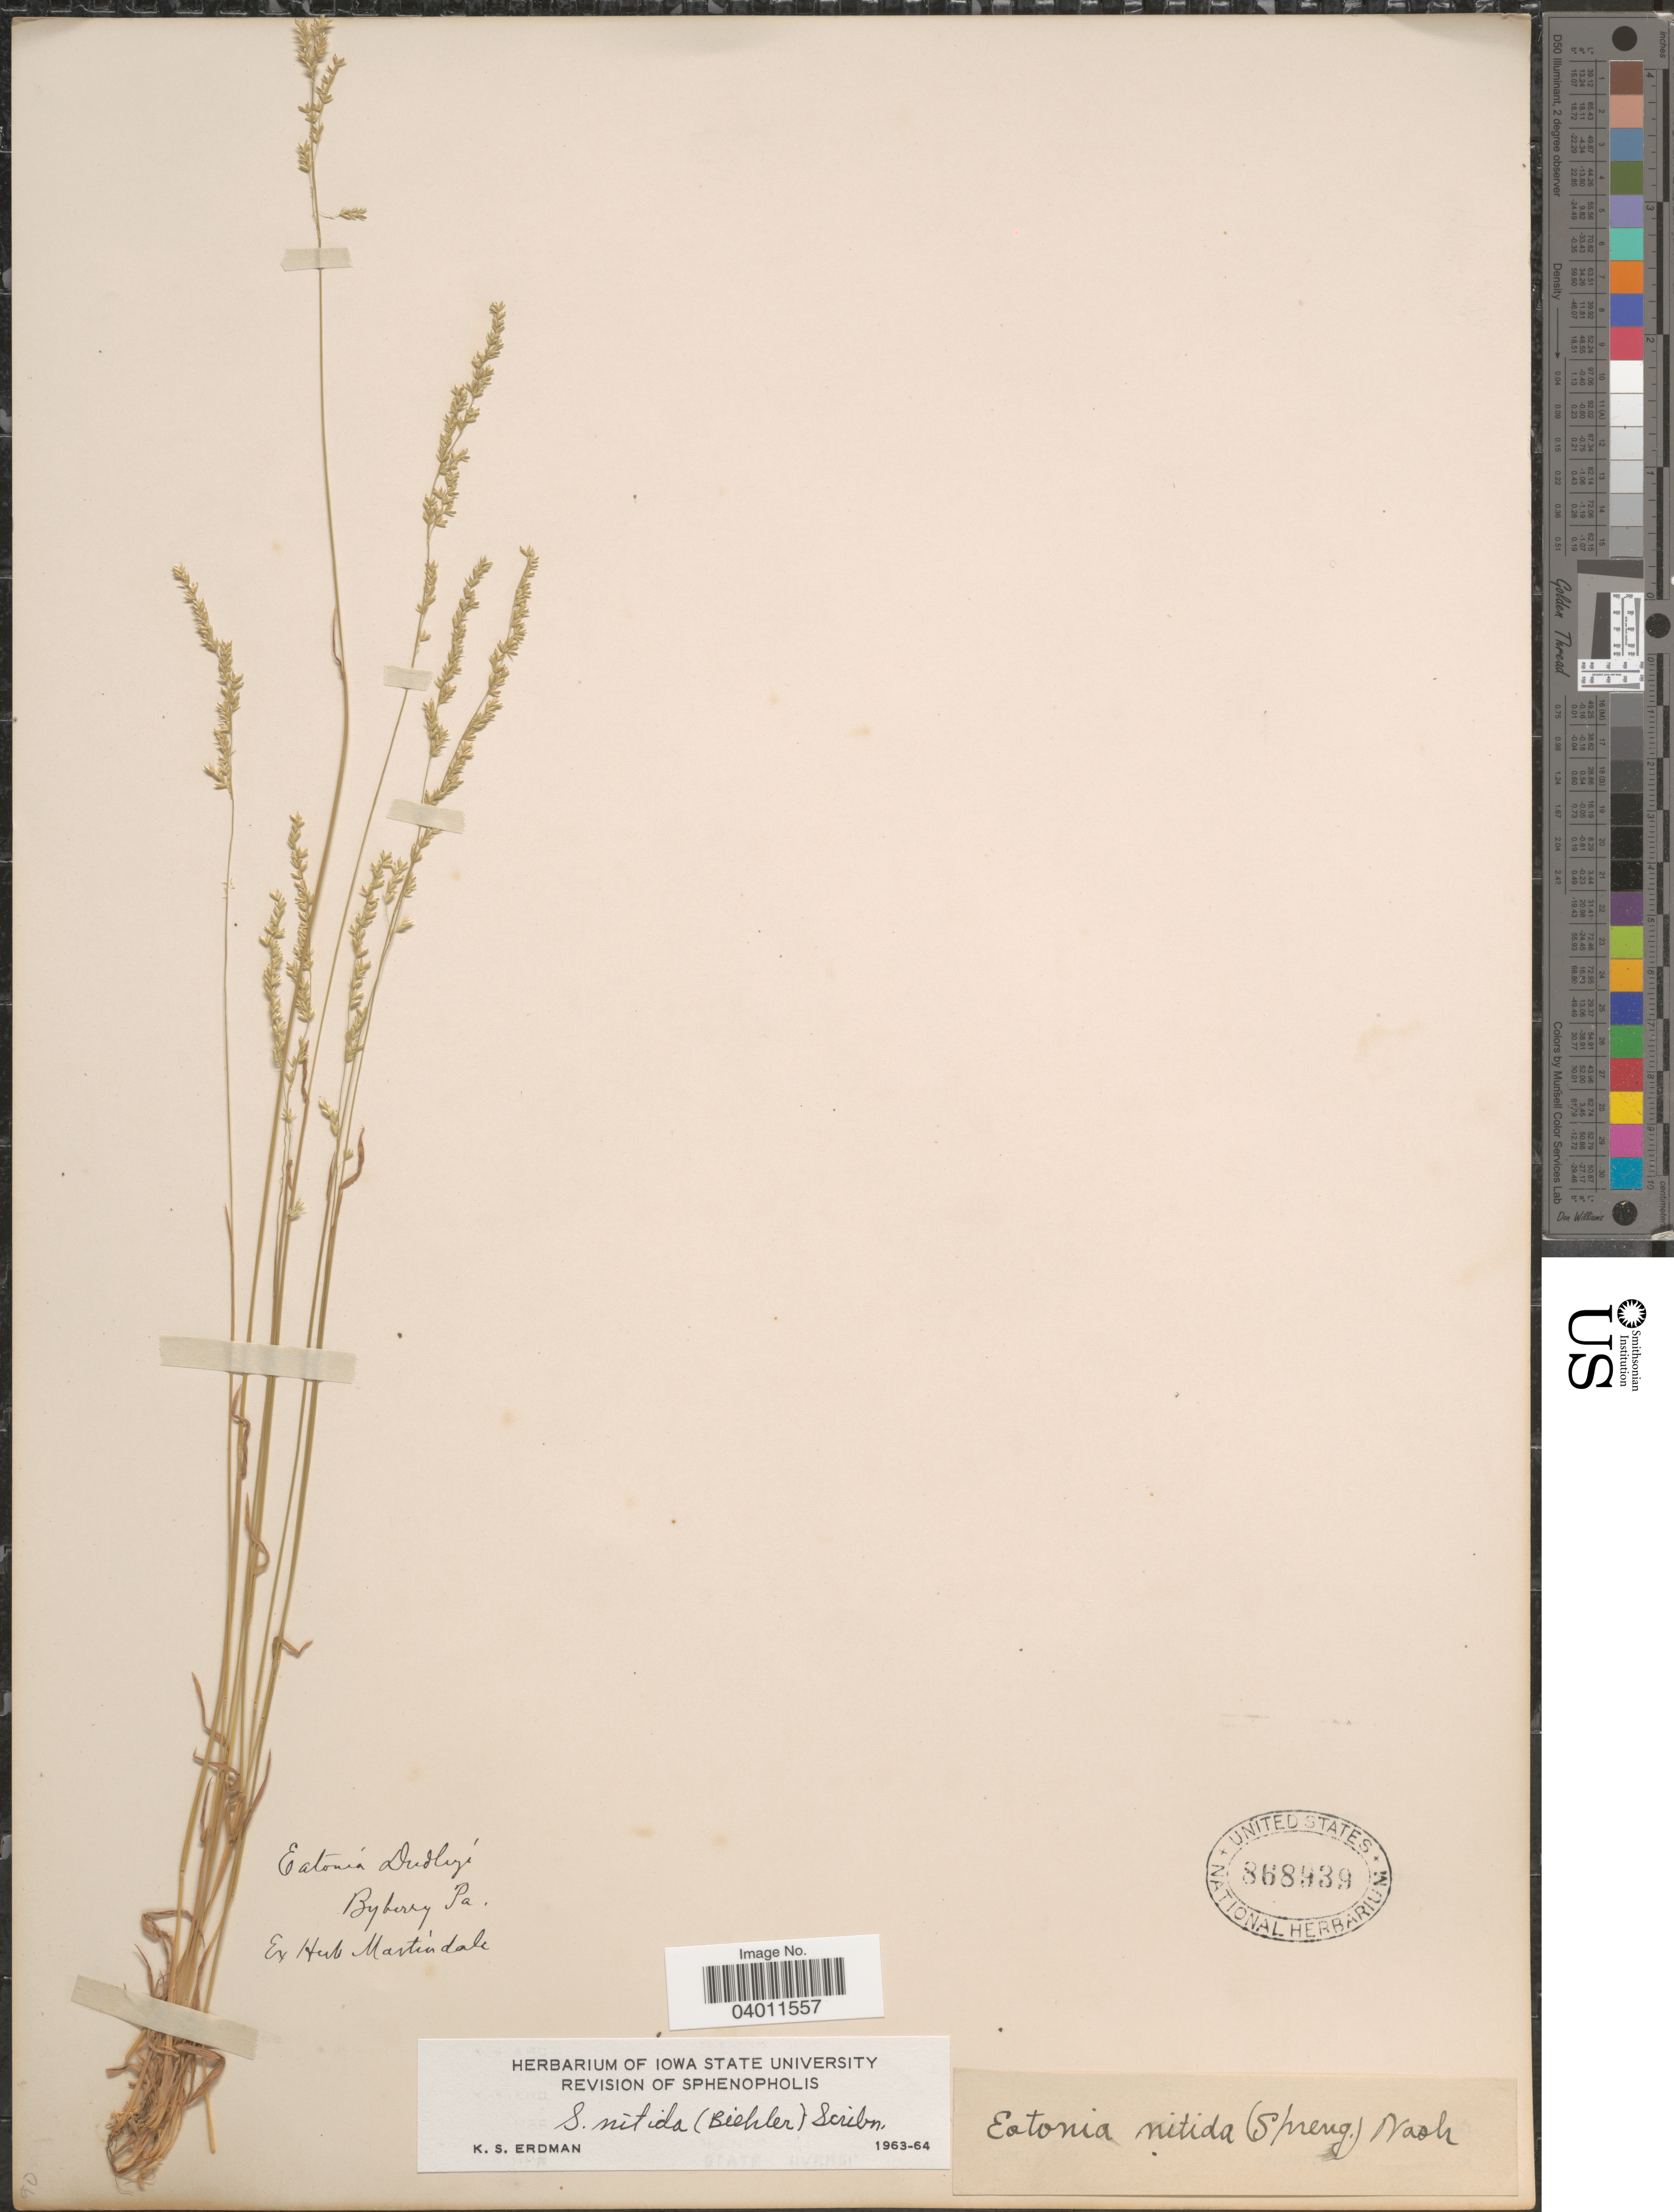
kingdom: Plantae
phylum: Tracheophyta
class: Liliopsida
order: Poales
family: Poaceae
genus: Sphenopholis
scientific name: Sphenopholis nitida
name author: (Biehler) Scribn.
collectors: ex herb. J. C. Martindale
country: United States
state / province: Pennsylvania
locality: Byberry.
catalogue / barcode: US 868939